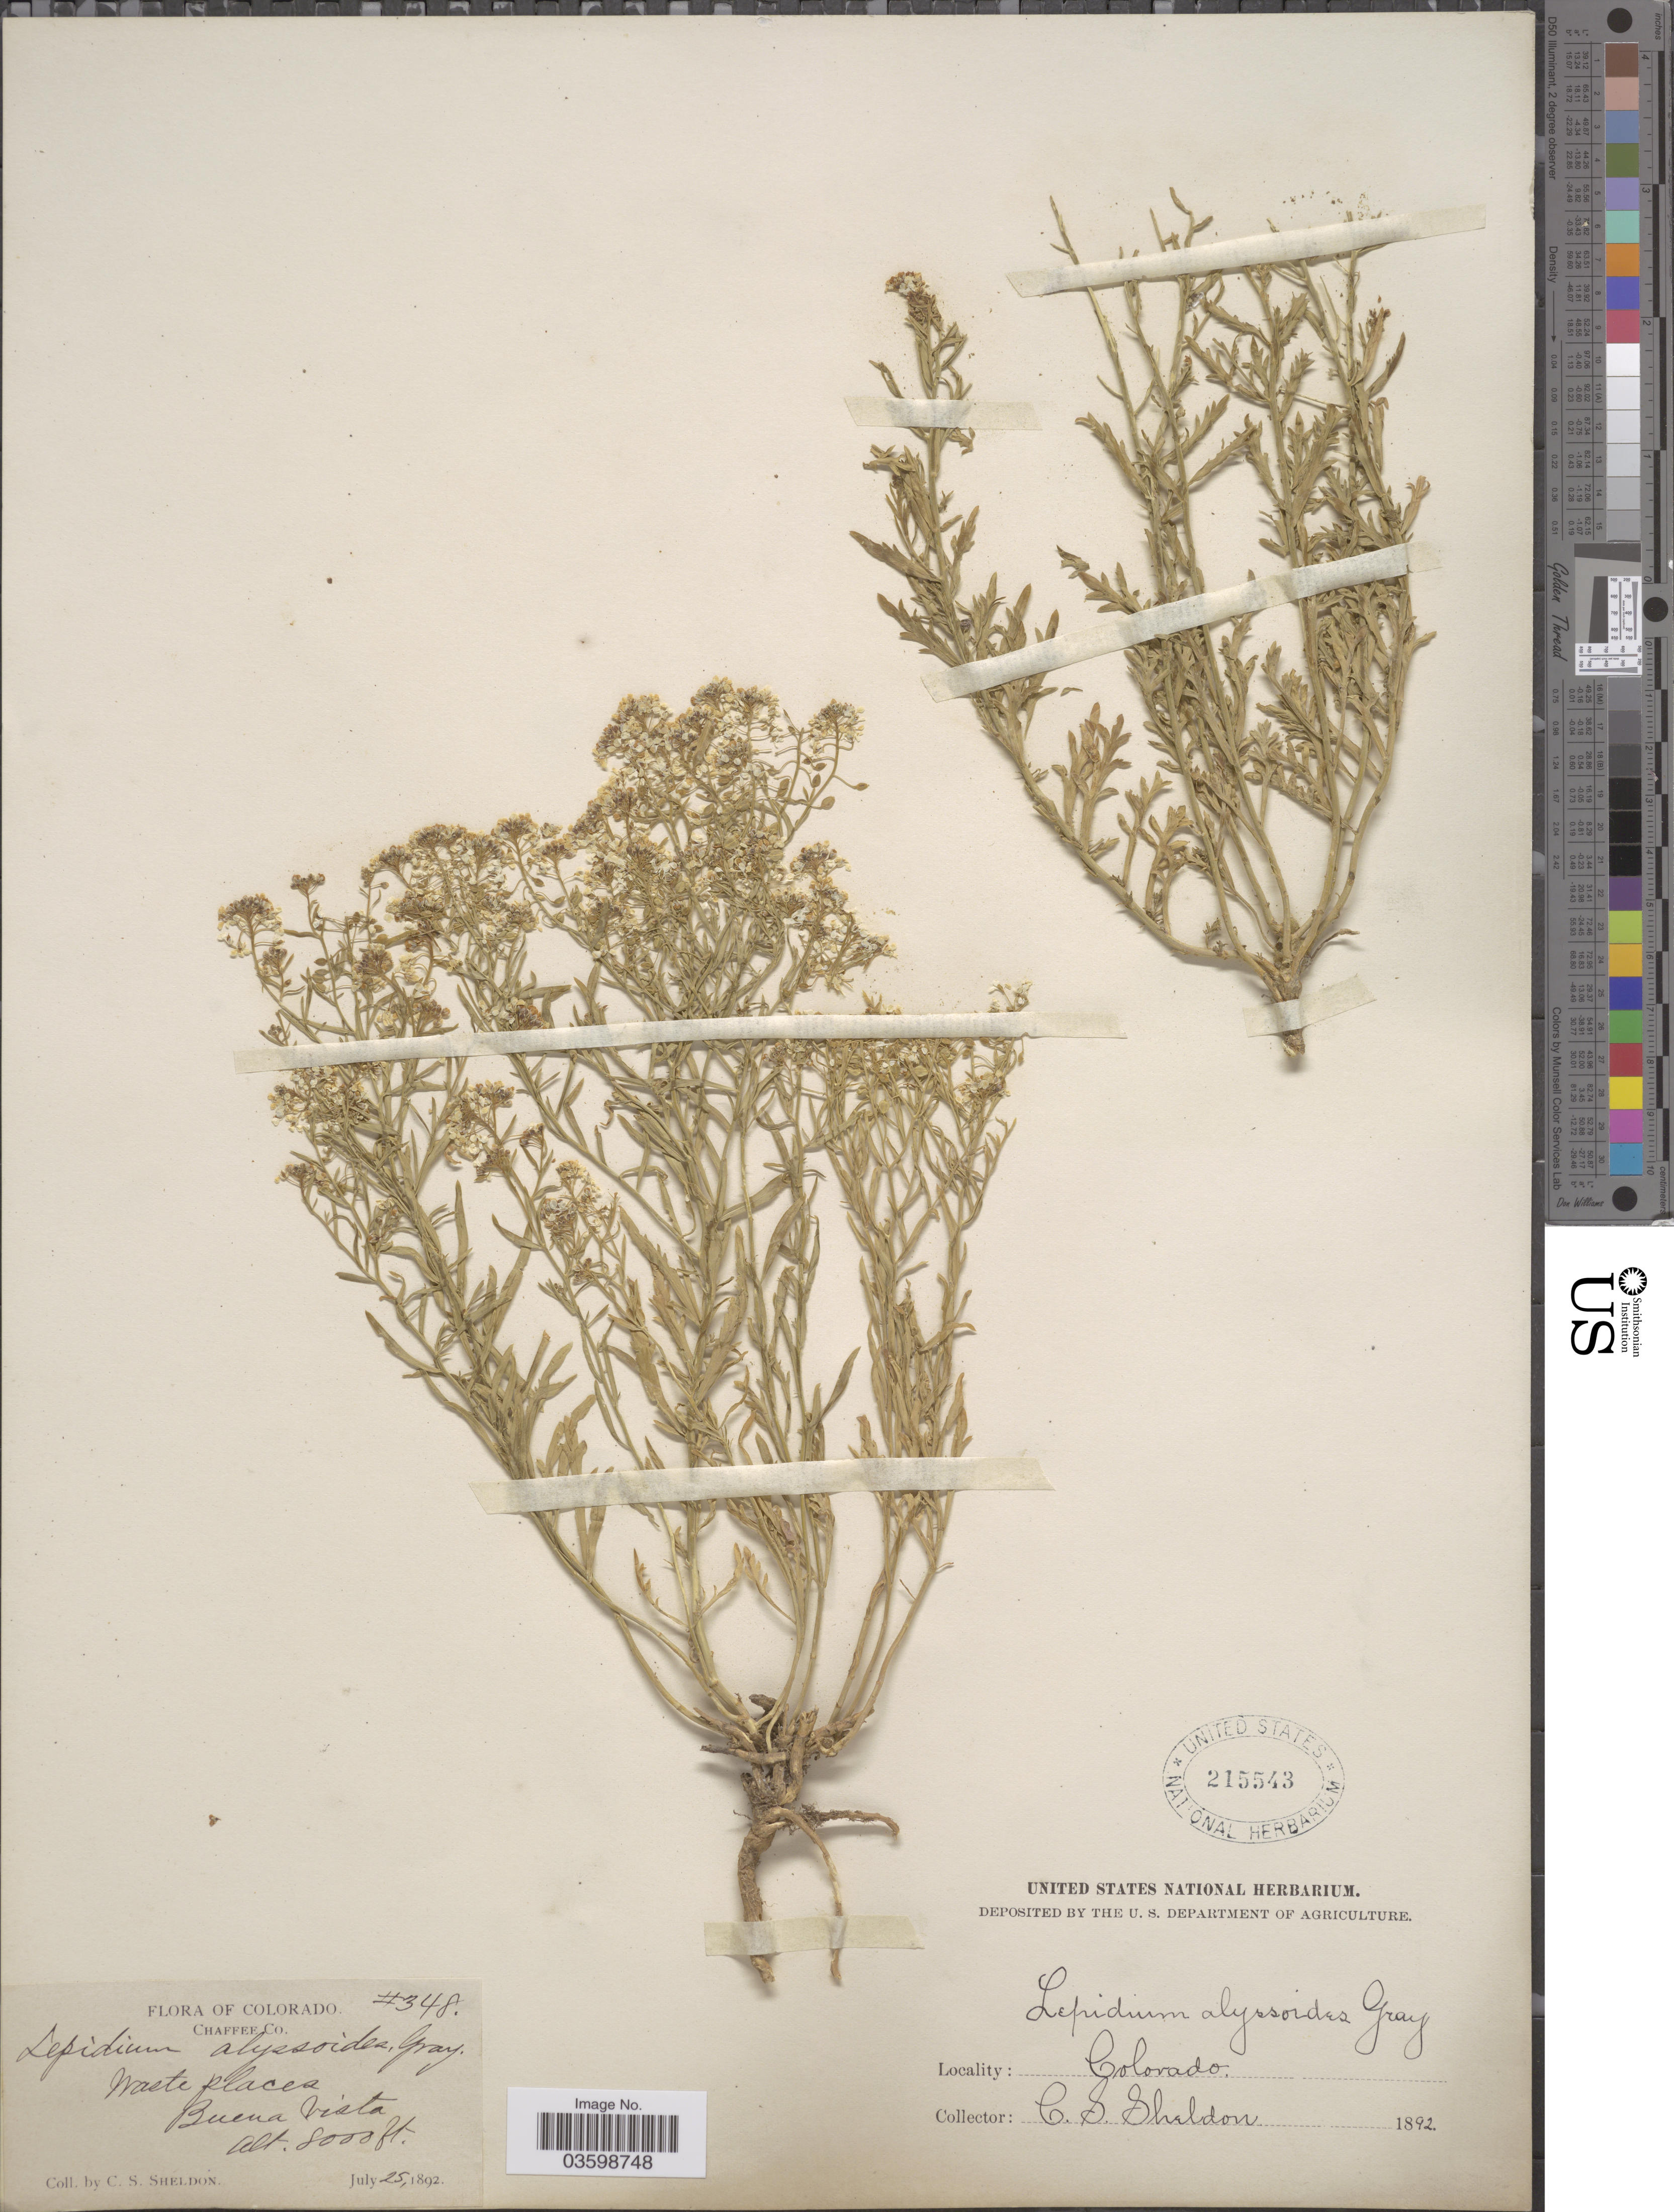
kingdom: Plantae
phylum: Tracheophyta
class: Magnoliopsida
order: Brassicales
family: Brassicaceae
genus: Lepidium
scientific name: Lepidium montanum var. alyssoides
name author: (A. Gray) M.E. Jones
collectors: C. S. Sheldon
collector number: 348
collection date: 1892-07-25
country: United States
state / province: Colorado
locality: Chaffee Co. Buena Vista.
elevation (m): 2438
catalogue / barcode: US 215543